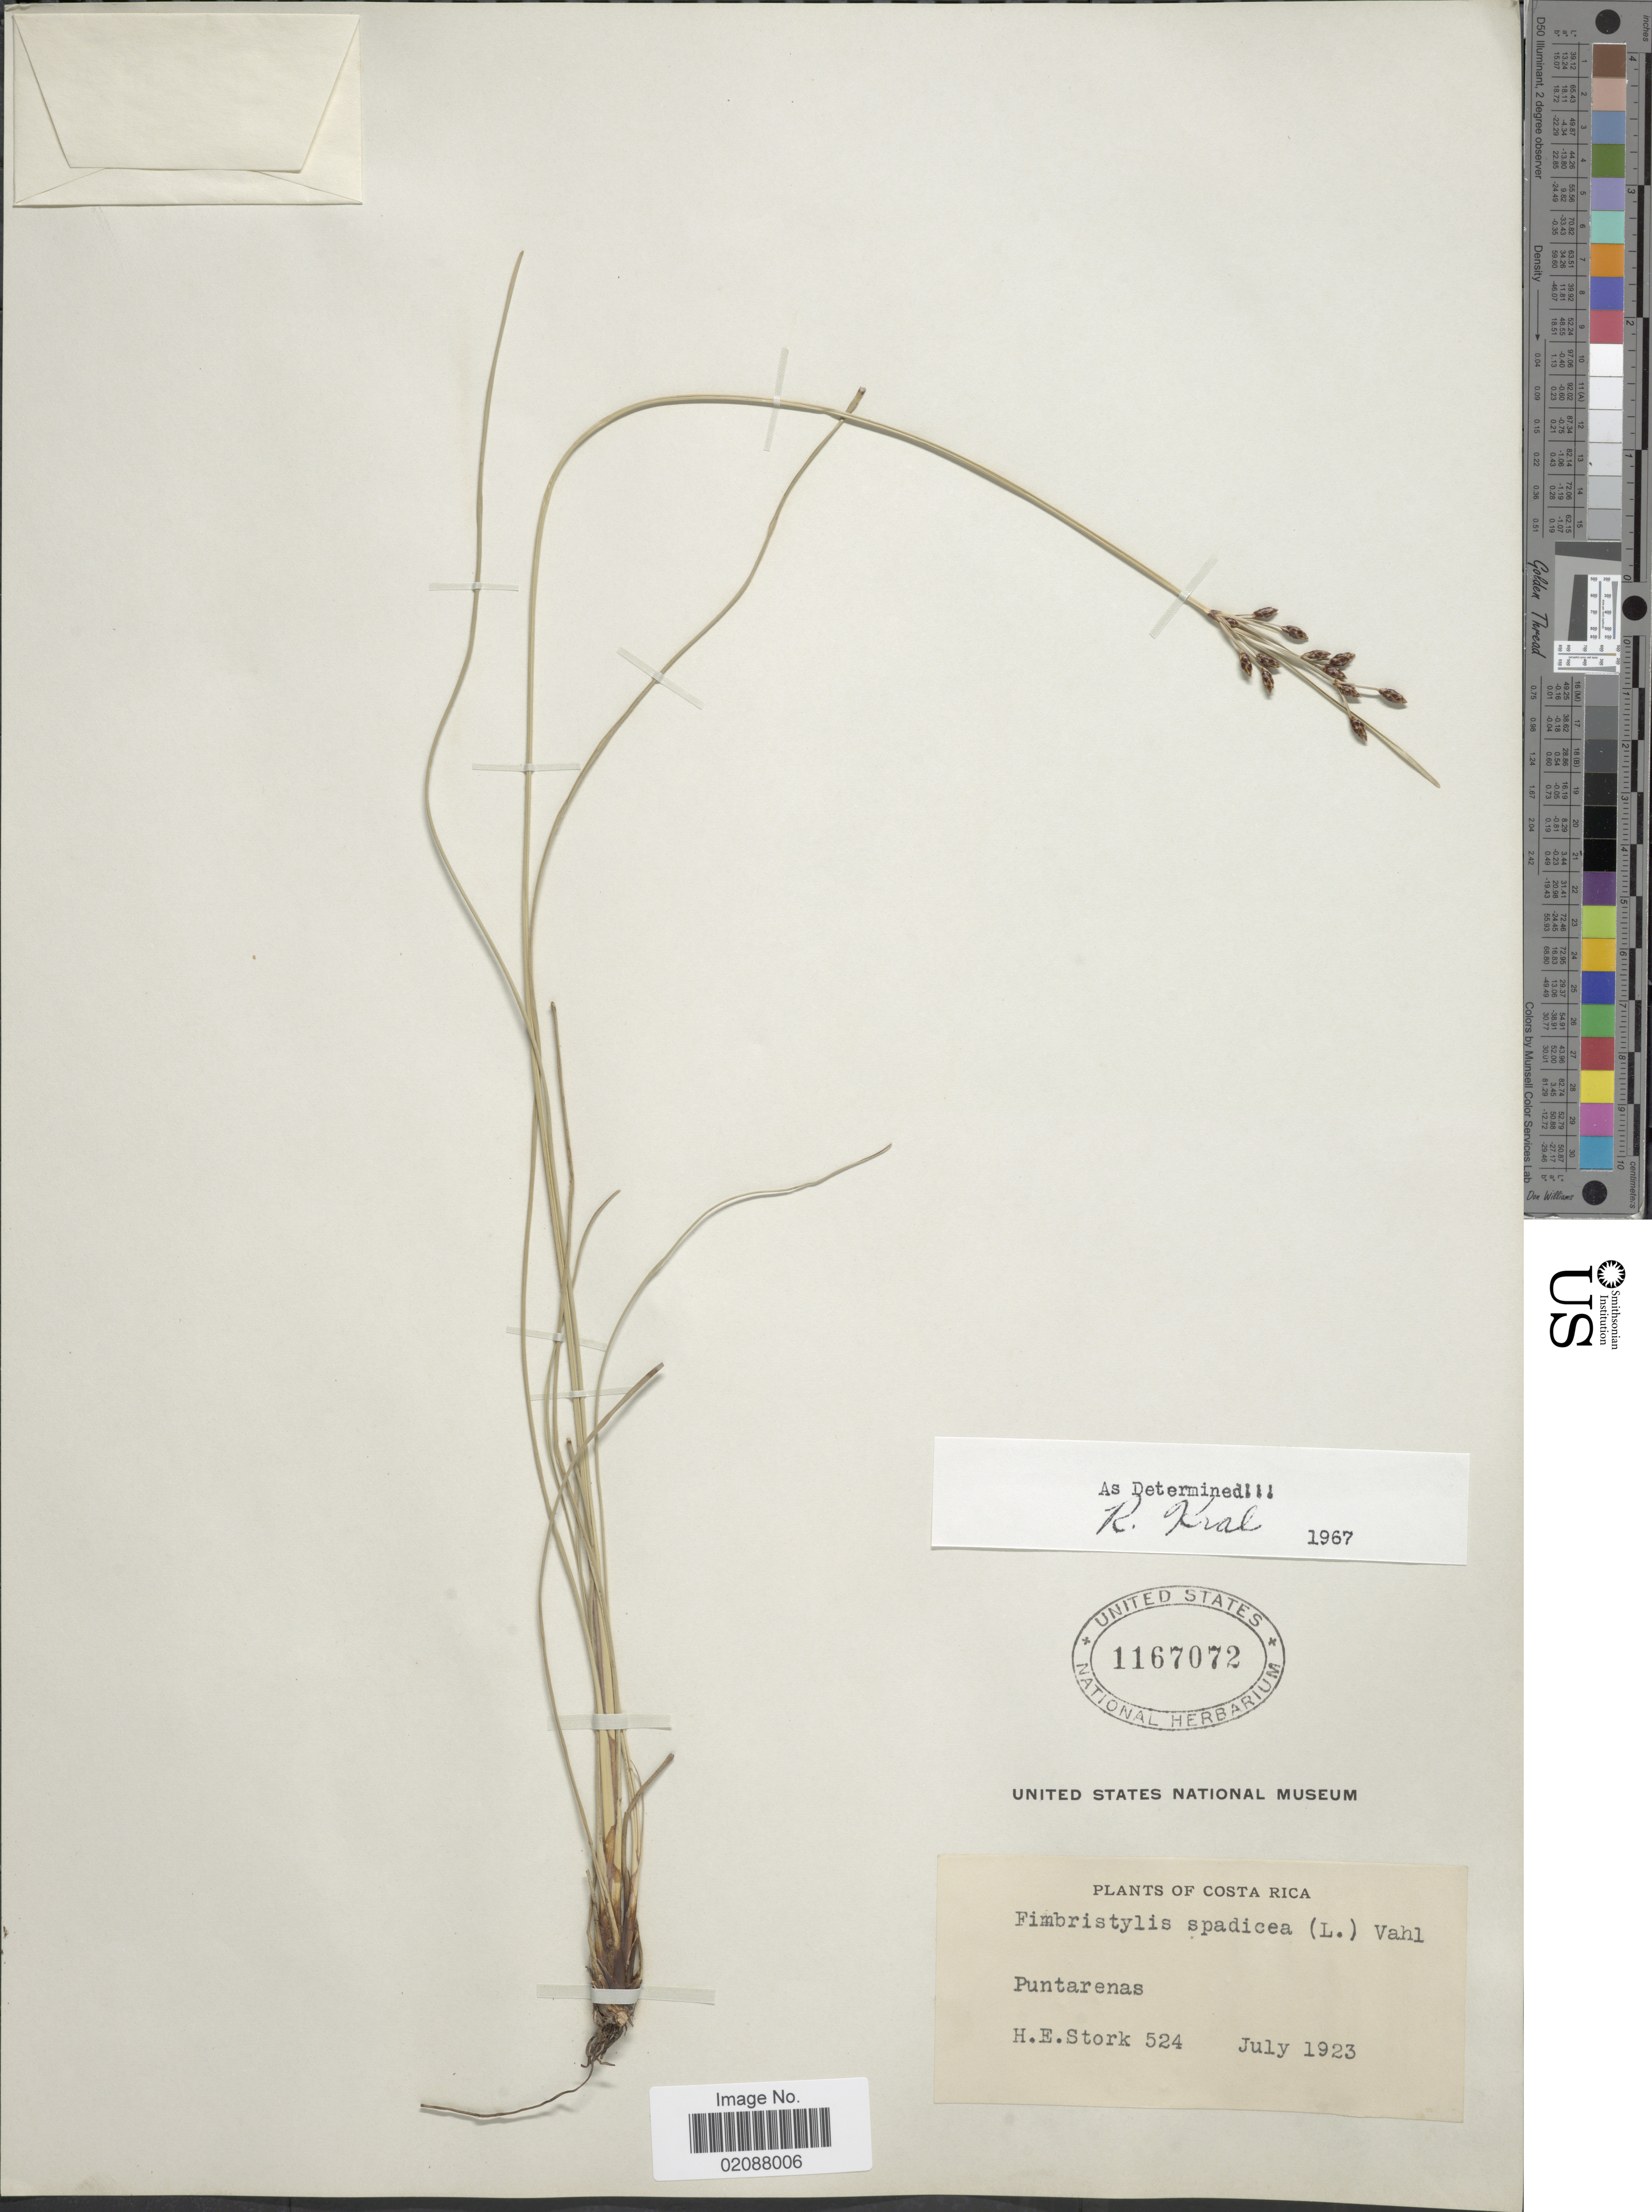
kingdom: Plantae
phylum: Tracheophyta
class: Liliopsida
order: Poales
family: Cyperaceae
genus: Fimbristylis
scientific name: Fimbristylis spadicea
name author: (L.) Vahl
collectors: H. E. Stork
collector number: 524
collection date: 1923-07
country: Costa Rica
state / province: Puntarenas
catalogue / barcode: US 1167072